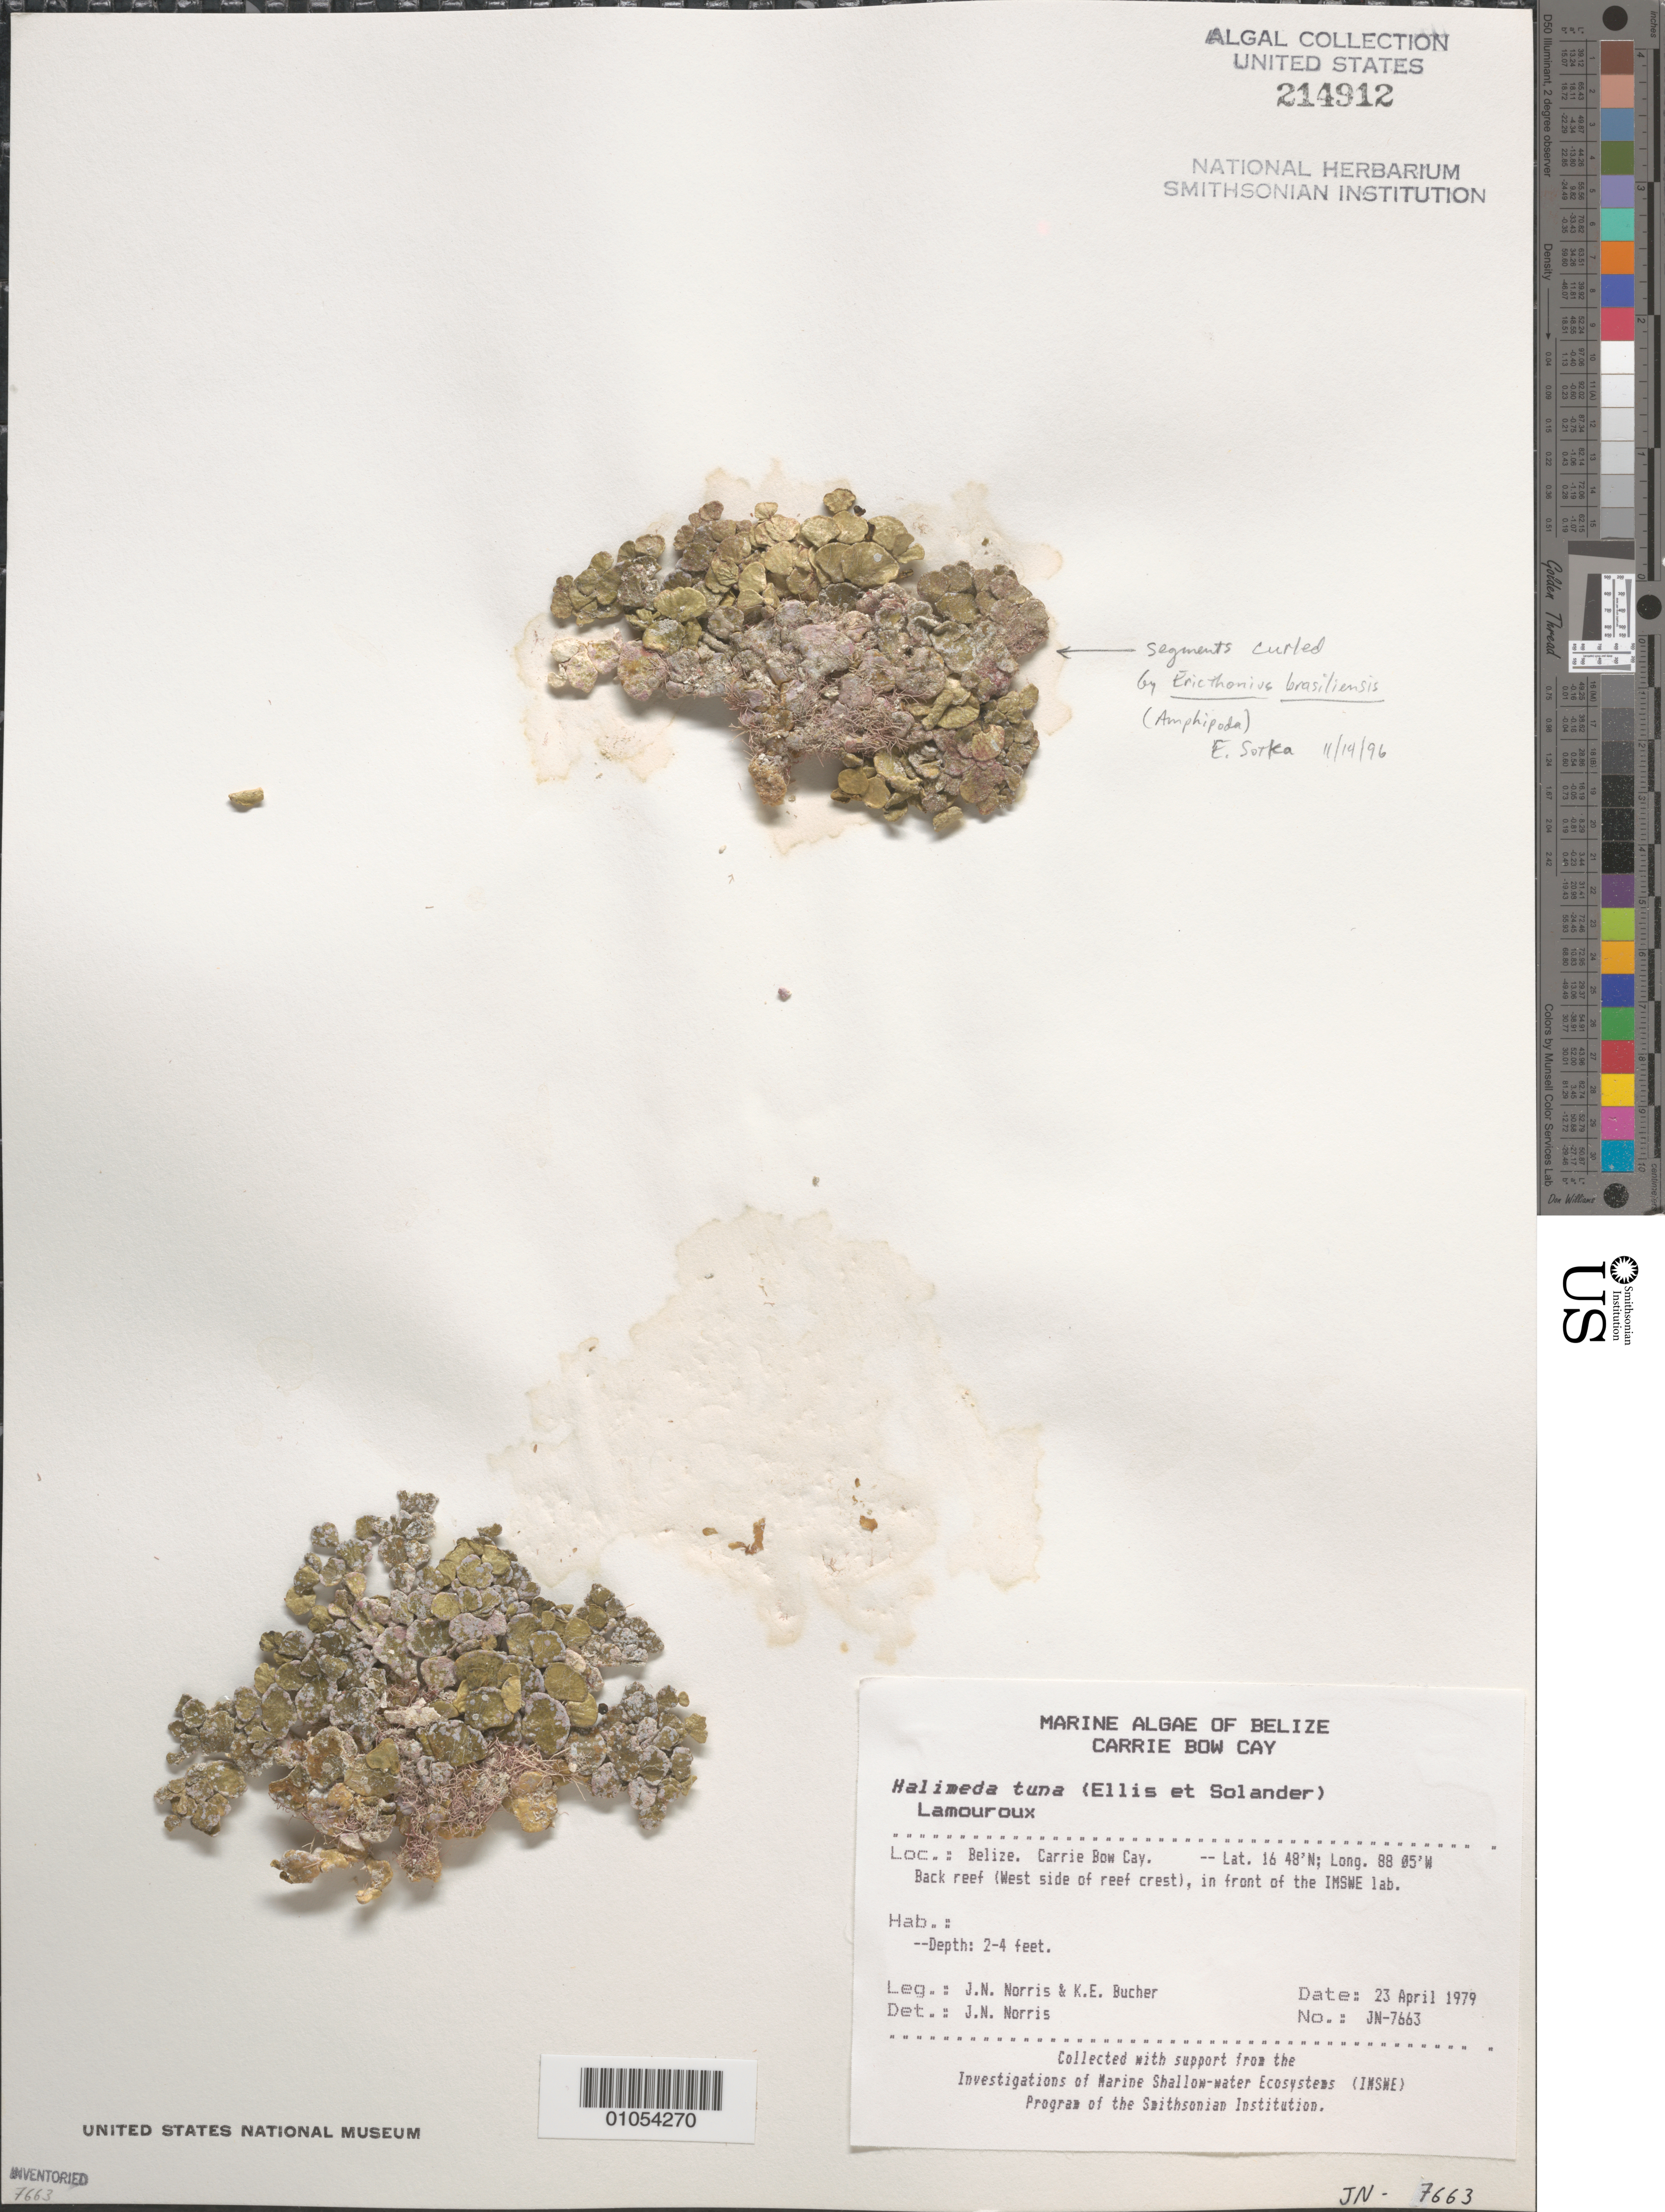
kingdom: Plantae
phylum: Chlorophyta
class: Ulvophyceae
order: Bryopsidales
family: Halimedaceae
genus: Halimeda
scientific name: Halimeda tuna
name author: (J. Ellis & Sol.) J.V.Lamouroux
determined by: Norris, James N.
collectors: J. N. Norris & K. E. Bucher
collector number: JN-7663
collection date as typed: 23 Apr 1979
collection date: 1979-04-23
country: Belize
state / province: Stann Creek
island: Carrie Bow Cay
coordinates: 16 48'N, 88 05'W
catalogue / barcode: US 214912